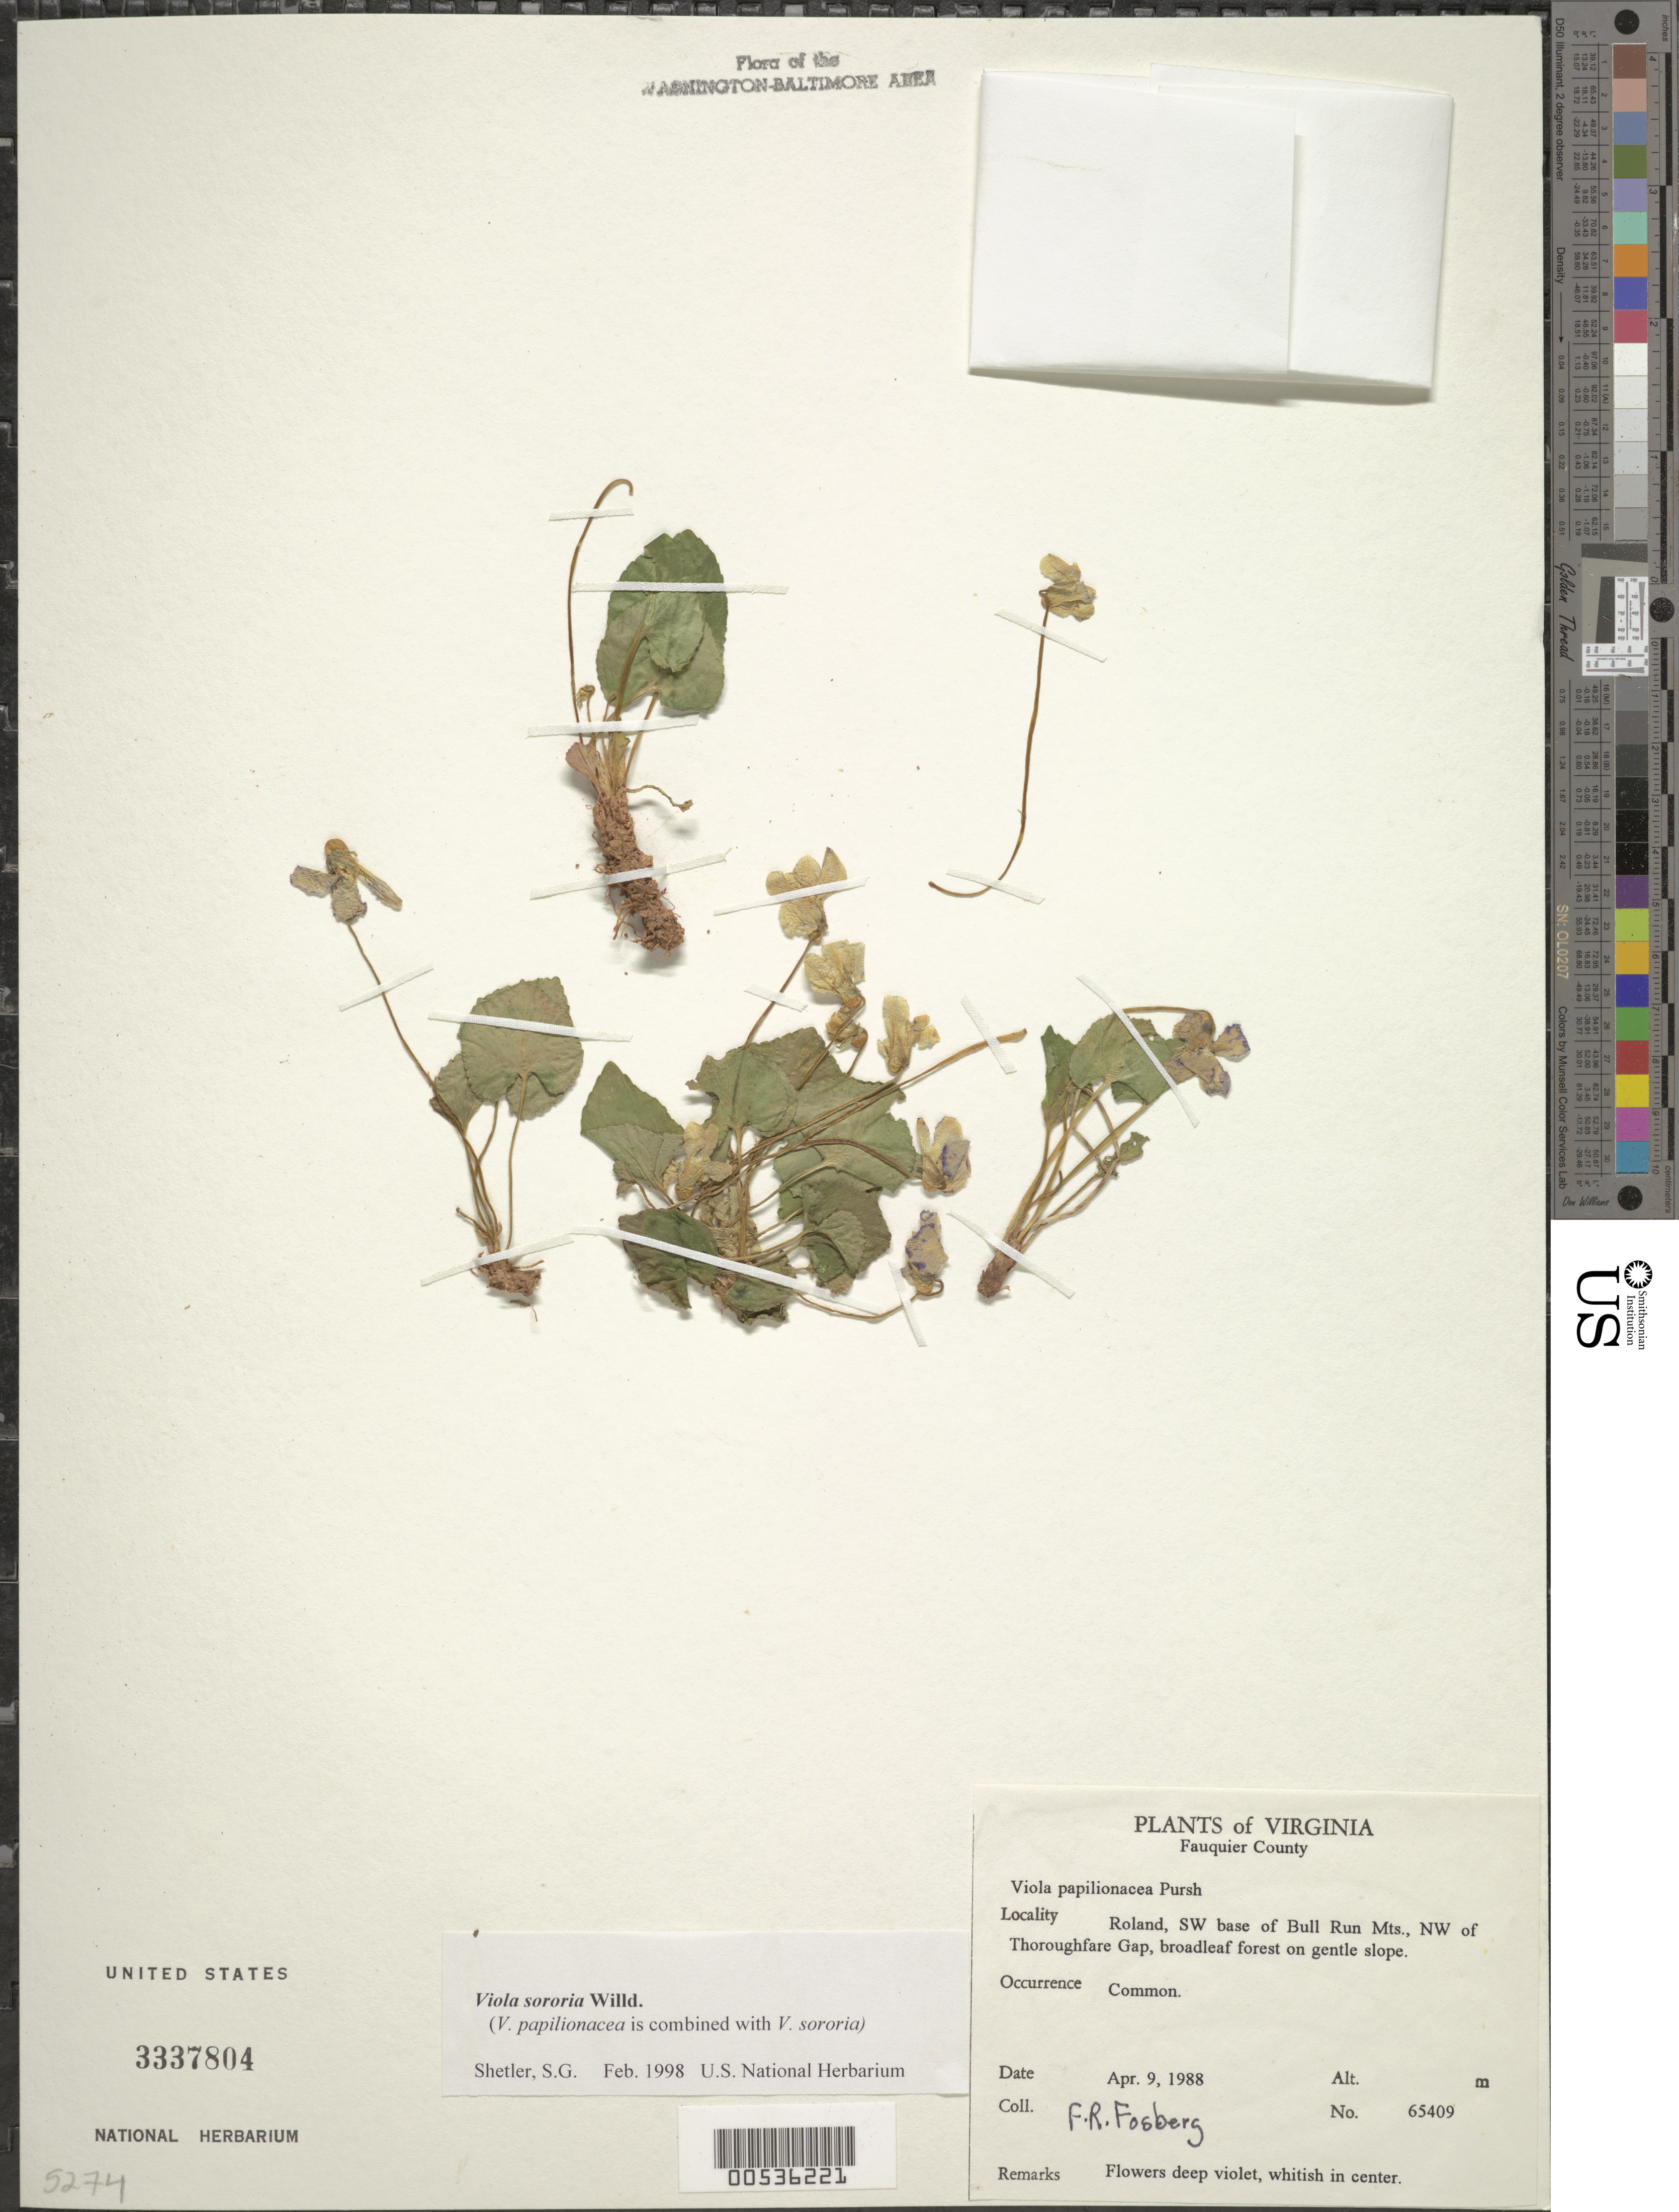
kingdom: Plantae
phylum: Tracheophyta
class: Magnoliopsida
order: Malpighiales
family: Violaceae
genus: Viola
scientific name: Viola sororia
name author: Willd.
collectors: F. R. Fosberg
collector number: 65409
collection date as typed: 09 Apr 1988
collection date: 1988-04-09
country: United States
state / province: Virginia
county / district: Fauquier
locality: Roland, SW base of Bull Run Mts., NW of Thorofare Gap Bull Run Mts.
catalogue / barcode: US 3337804